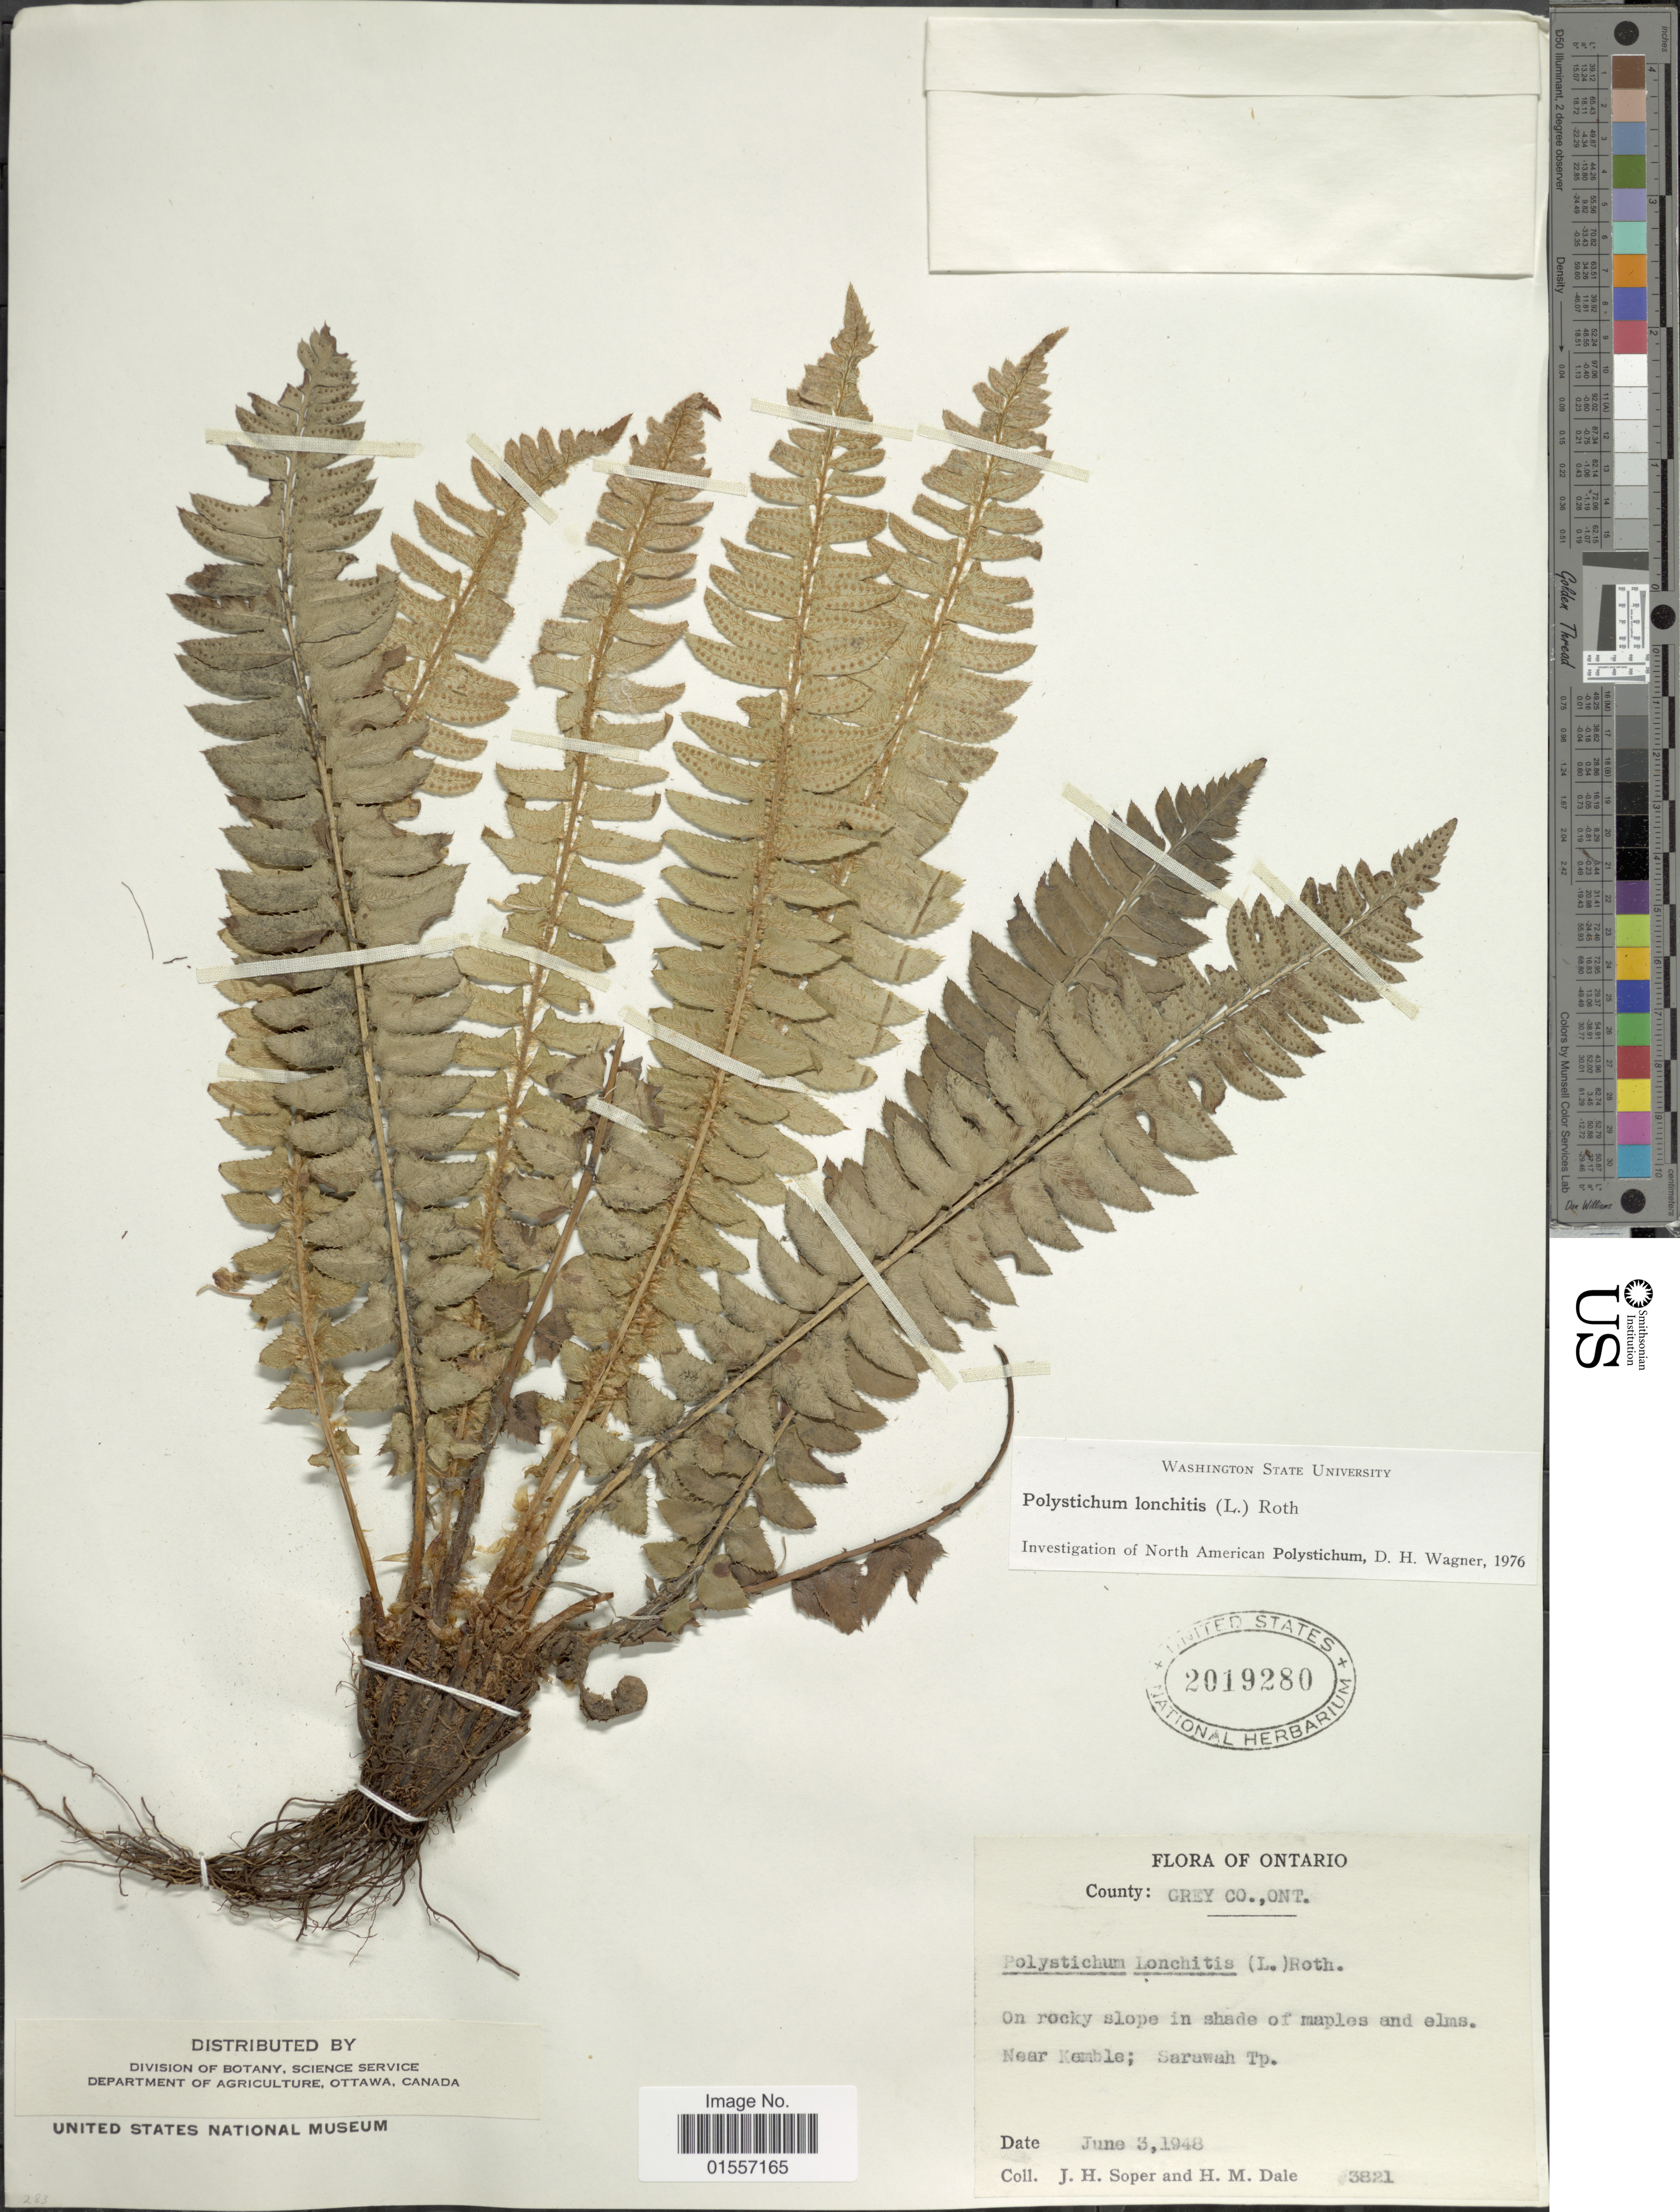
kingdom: Plantae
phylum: Tracheophyta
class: Polypodiopsida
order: Polypodiales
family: Dryopteridaceae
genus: Polystichum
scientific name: Polystichum lonchitis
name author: (Roth) L.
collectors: J. H. Soper & H. M. Dale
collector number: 3821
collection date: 1948-06-03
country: Canada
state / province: Ontario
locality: County: Grey Co., On rocky slope in shade of maples and elms. Near Kemble; Sarawah Tp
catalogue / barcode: US 2019280